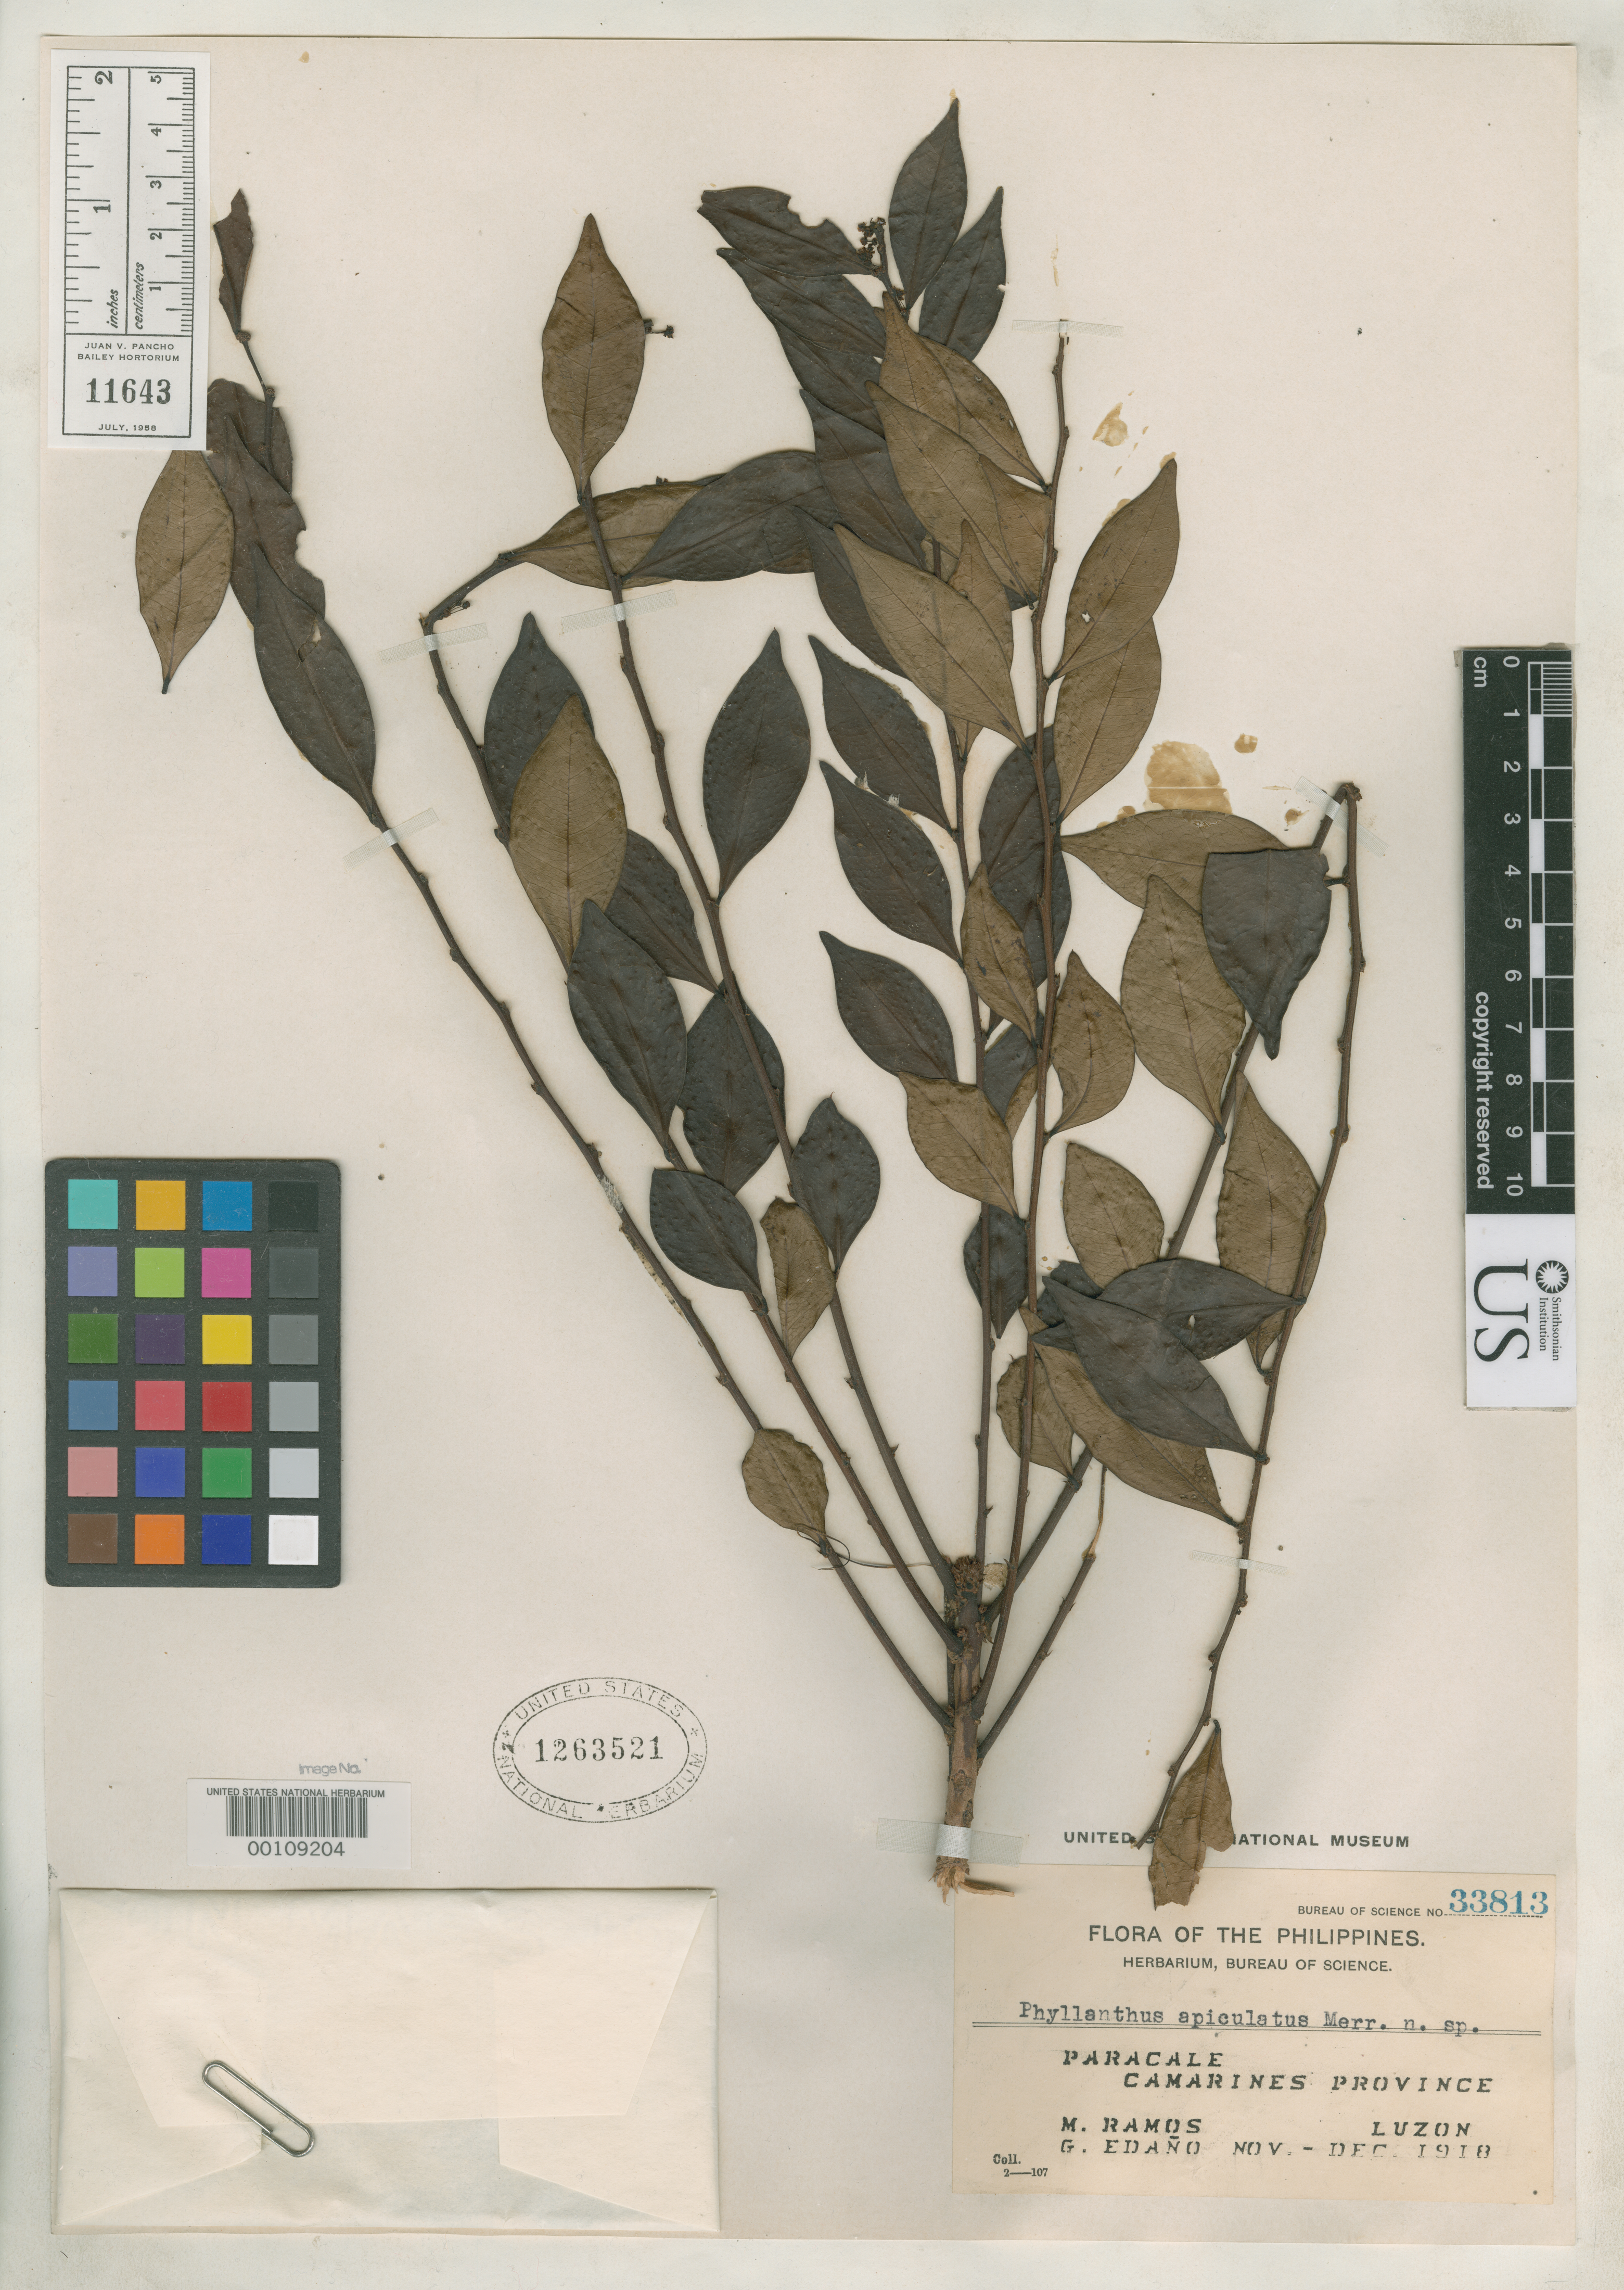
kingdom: Plantae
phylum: Tracheophyta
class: Magnoliopsida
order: Malpighiales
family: Phyllanthaceae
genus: Phyllanthus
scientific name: Phyllanthus apiculatus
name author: Merr.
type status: Isotype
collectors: M. Ramos & G. E. Edaño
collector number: Bur. Sci. 33813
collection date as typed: Nov 1918 to -- Dec 1918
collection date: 1918-11/1918-12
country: Philippines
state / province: Bicol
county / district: Camarines Norte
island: Luzon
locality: Paracale.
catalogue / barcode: US 1263521